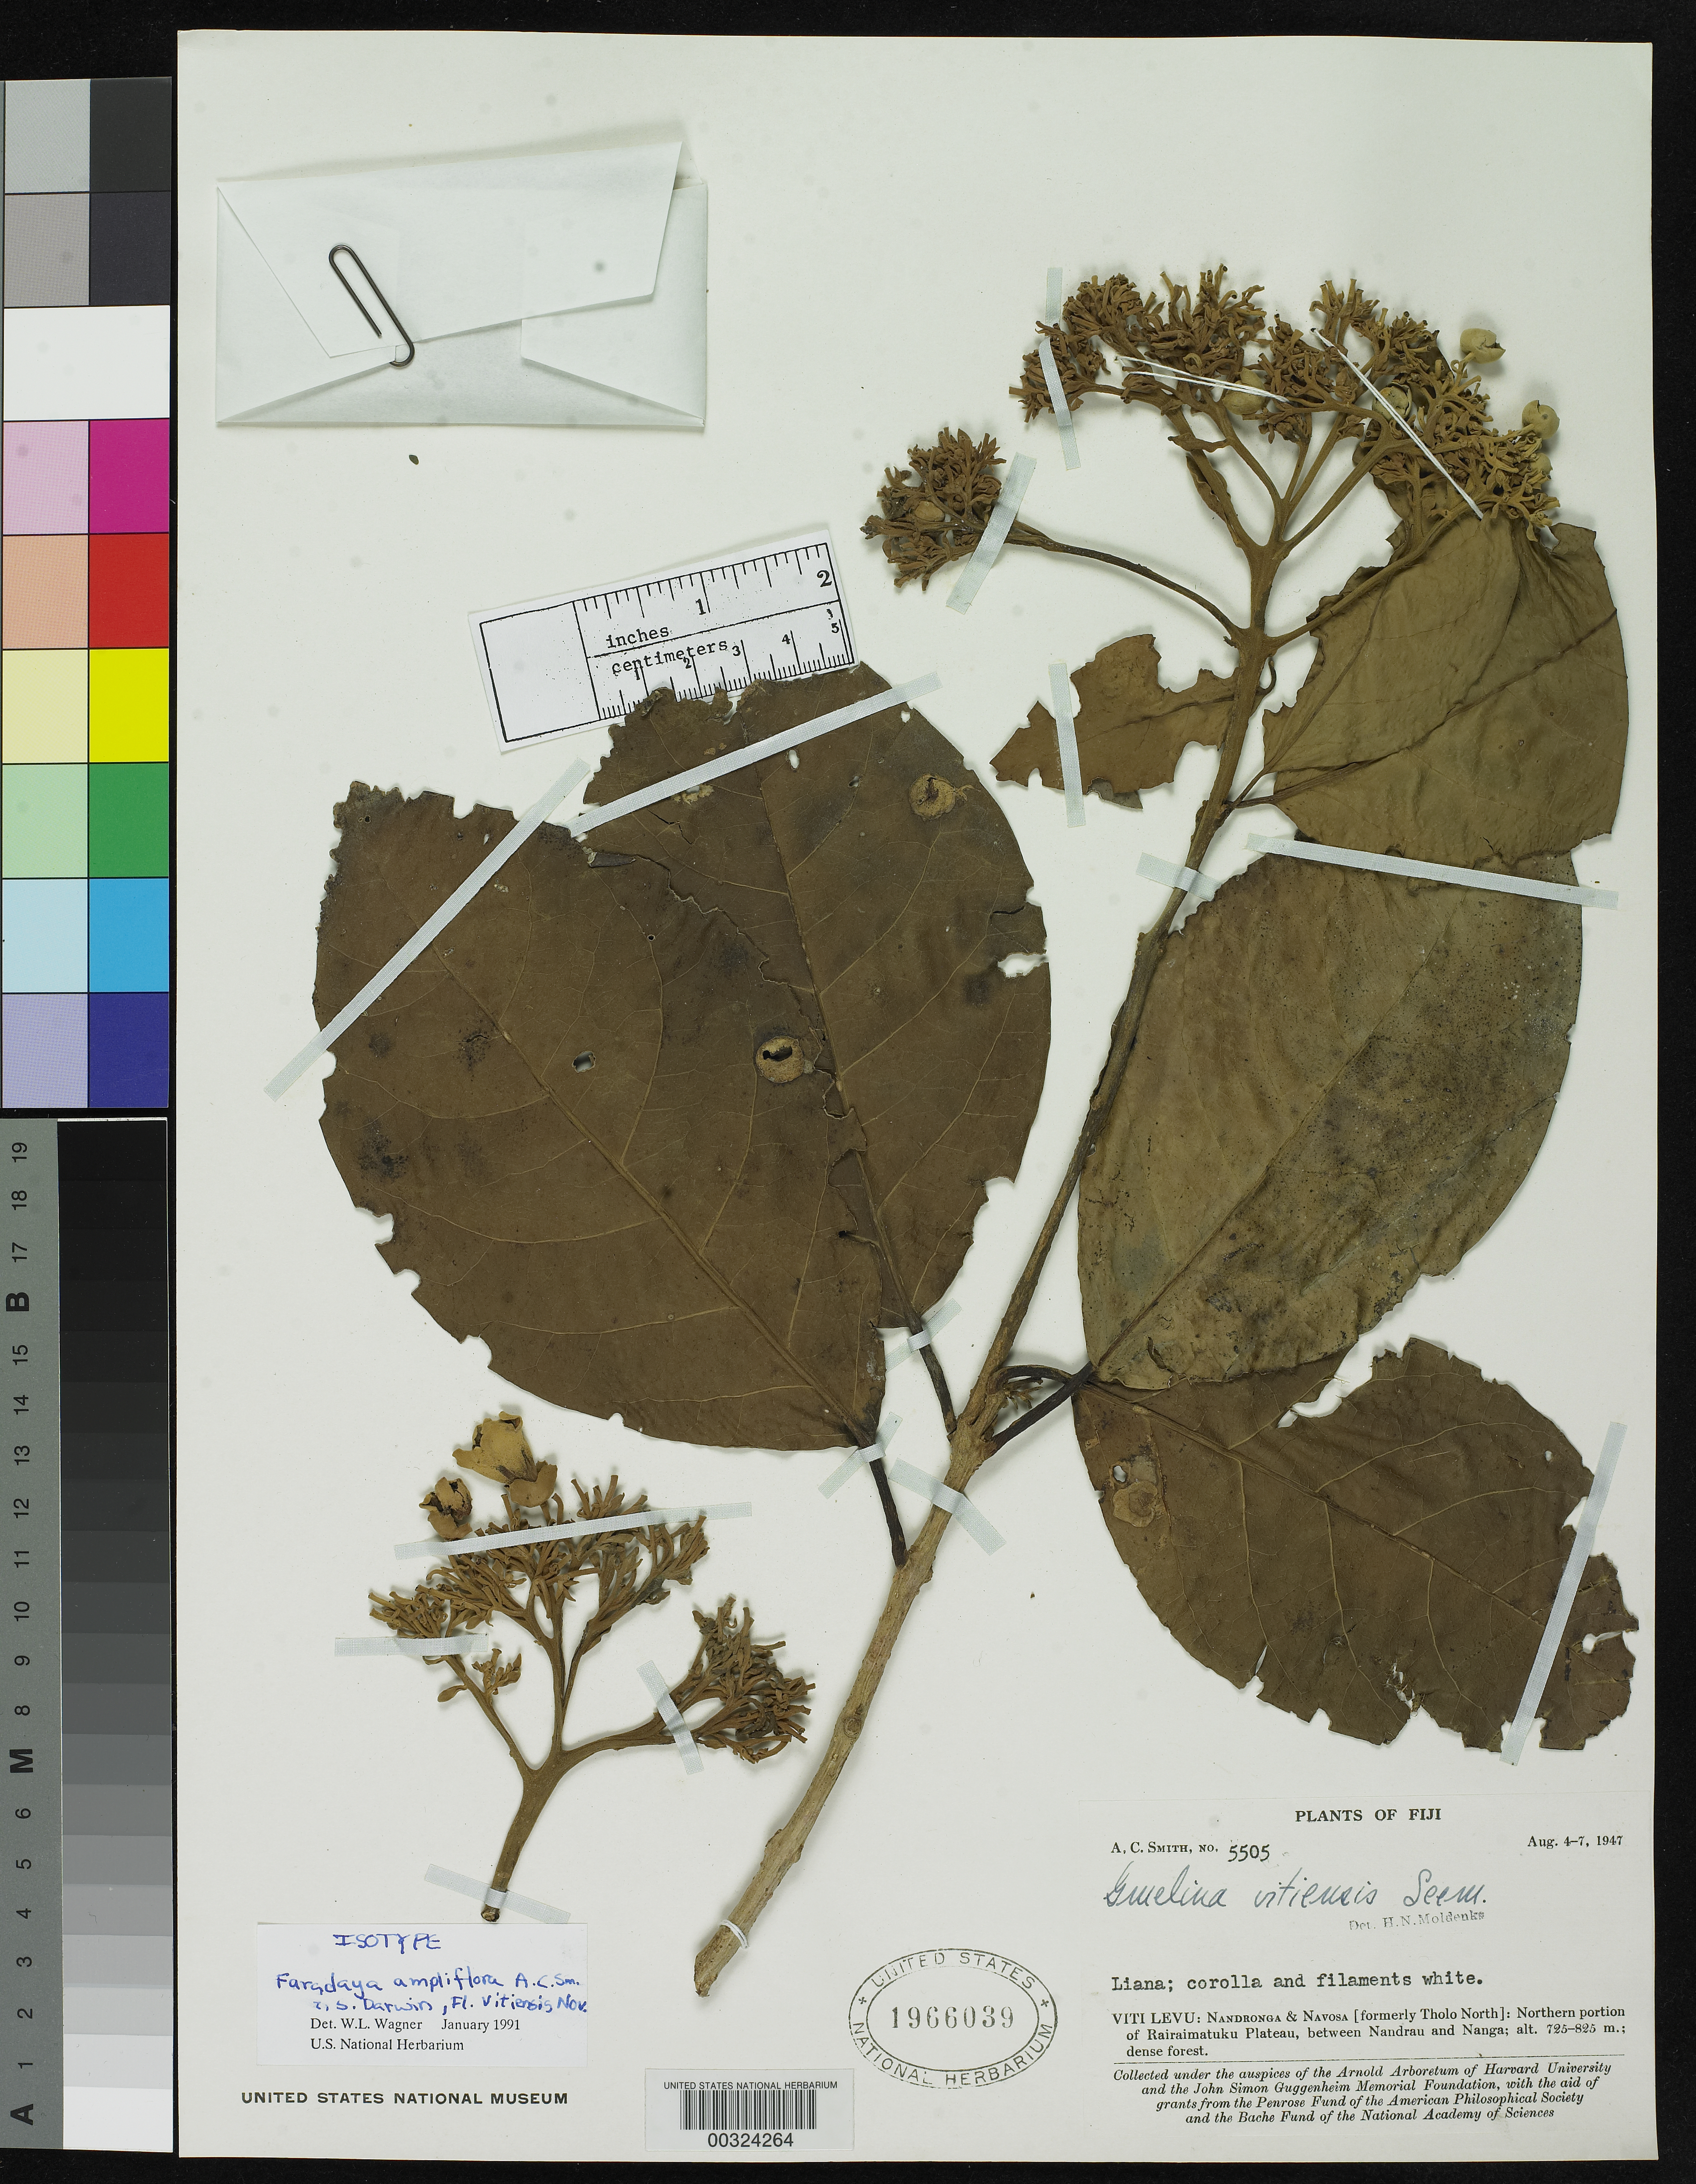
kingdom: Plantae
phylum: Tracheophyta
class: Magnoliopsida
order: Lamiales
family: Lamiaceae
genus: Faradaya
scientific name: Faradaya ampliflora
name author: A.C. Sm. & S.P. Darwin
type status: Isotype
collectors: A. C. Smith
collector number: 5505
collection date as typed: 04 Aug 1947 to 07 Aug 1947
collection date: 1947-08-04/1947-08-07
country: Fiji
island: Viti Levu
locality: Northern portion of Rairaimatuku plateau, between Nandrau & Nanga. Nandronga & Navosa I., Viti Levu I.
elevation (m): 725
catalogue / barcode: US 1966039